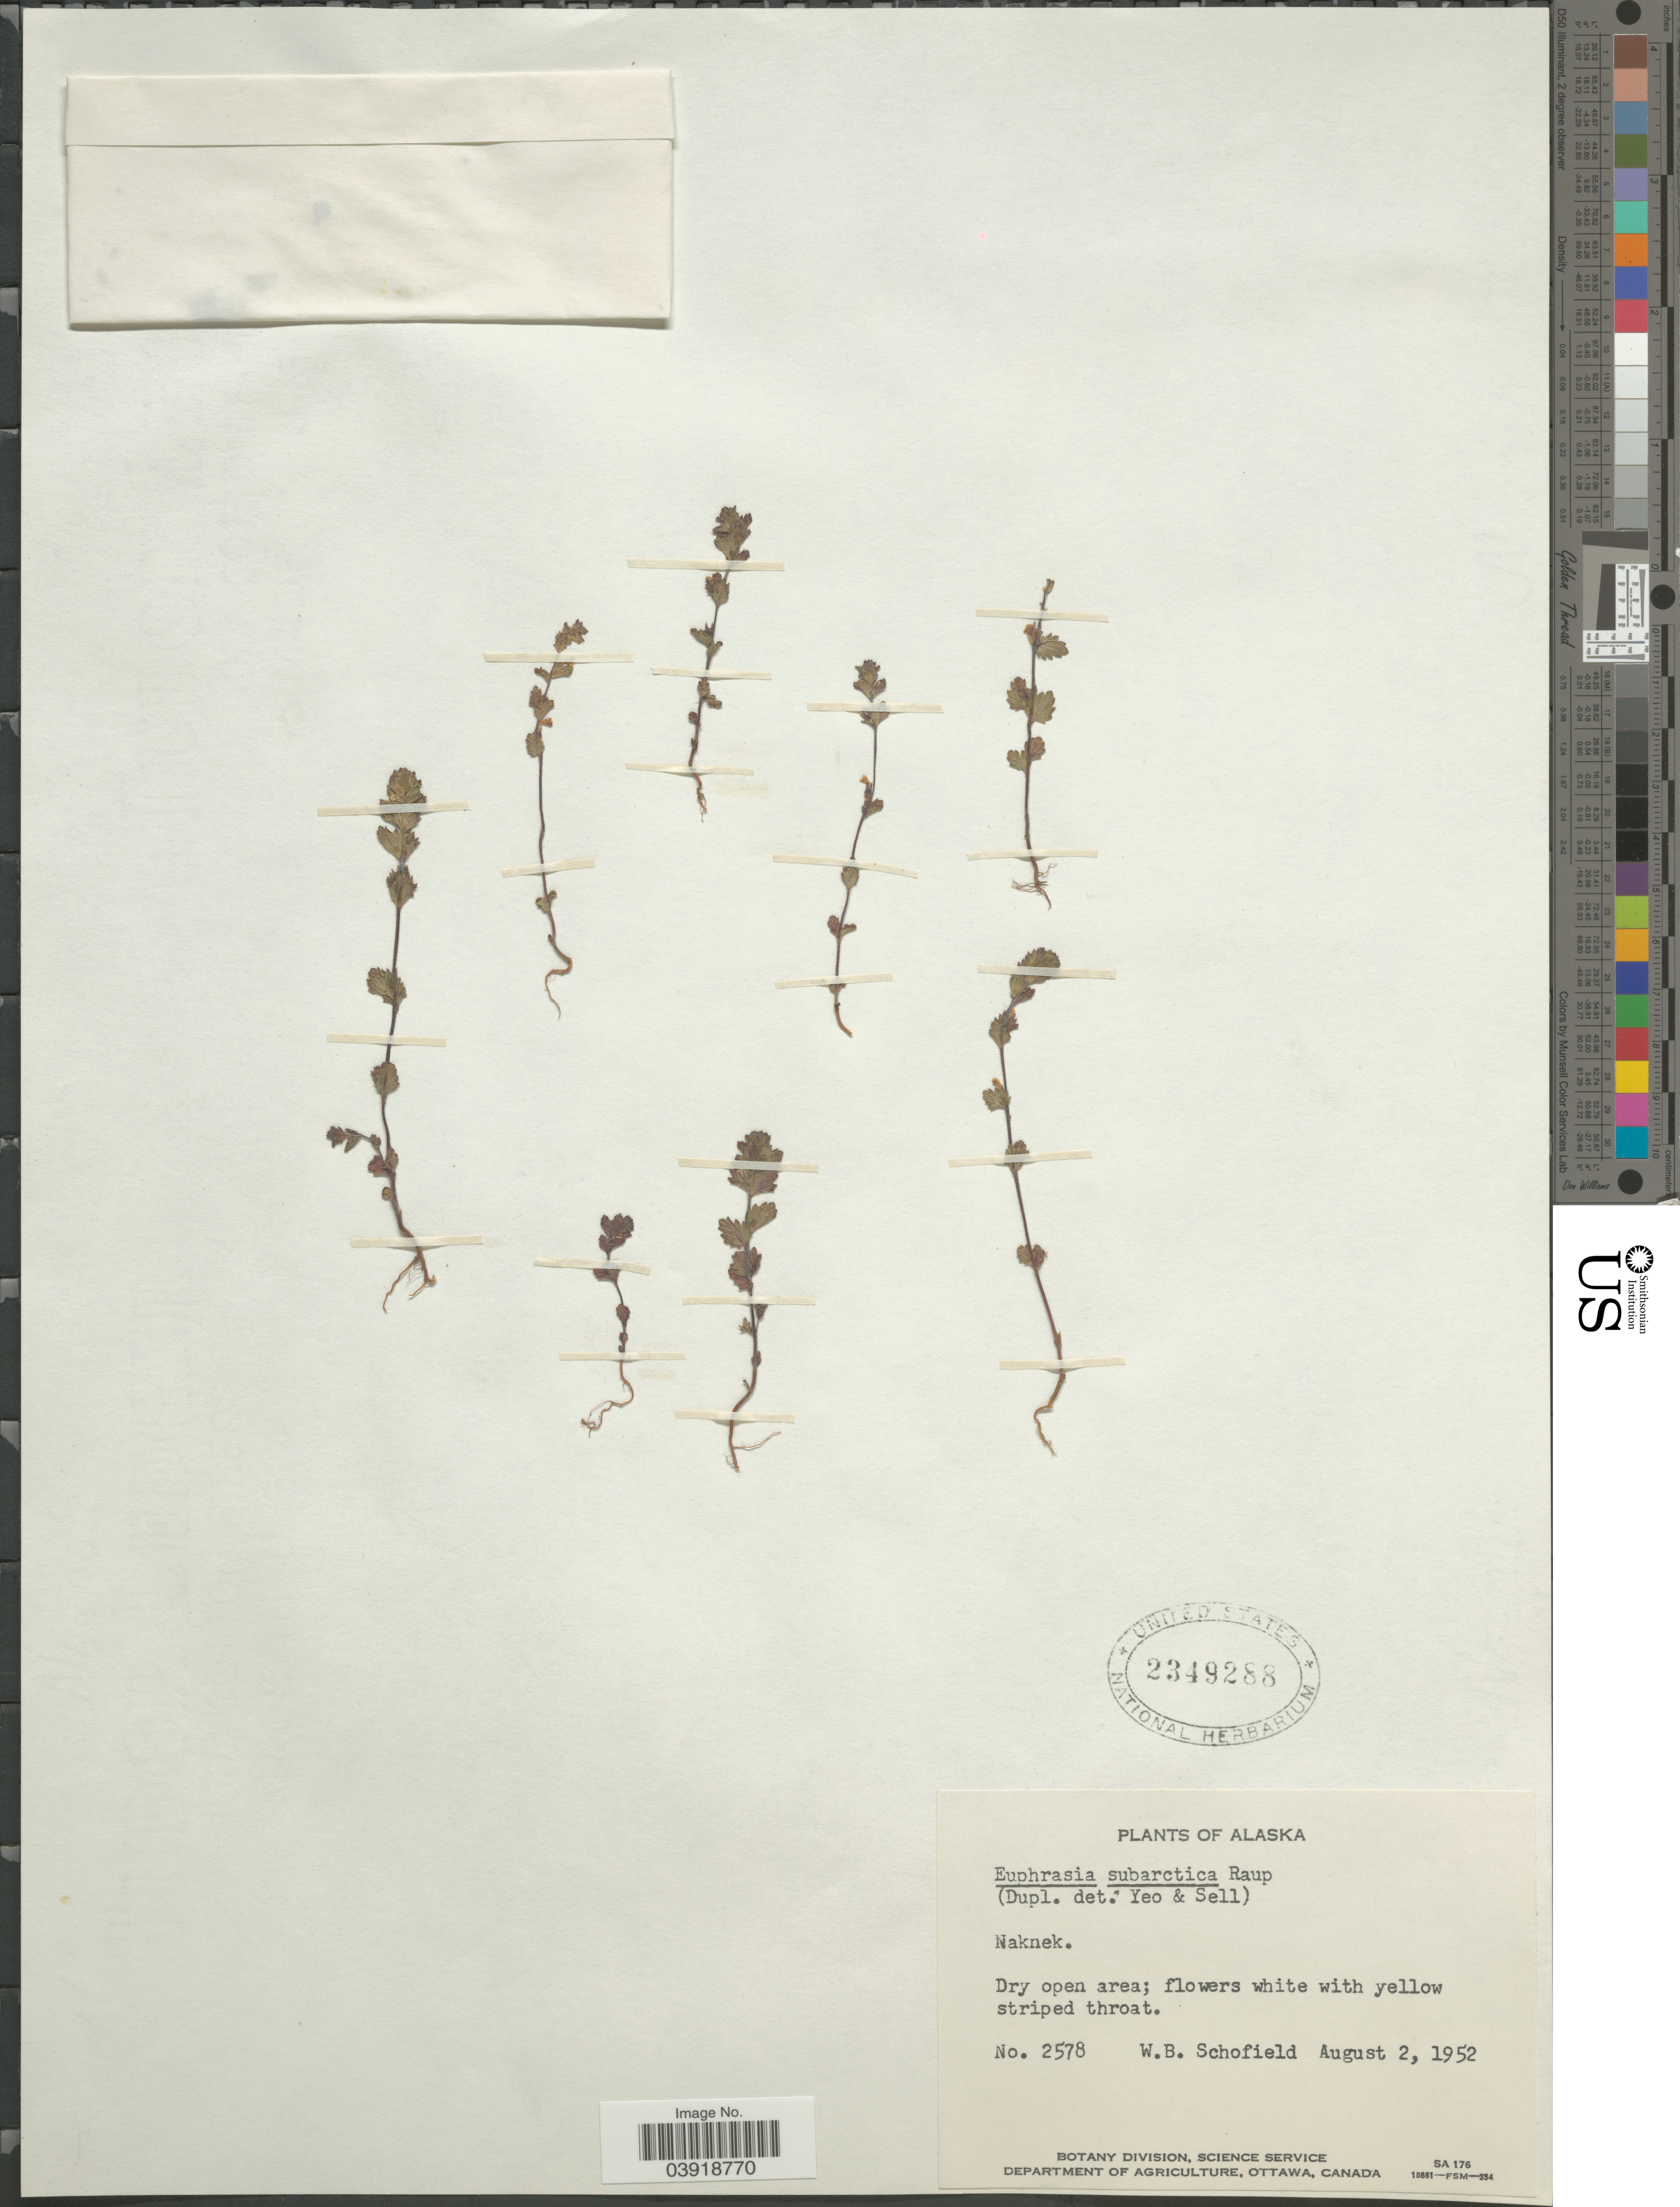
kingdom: Plantae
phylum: Tracheophyta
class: Magnoliopsida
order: Lamiales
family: Orobanchaceae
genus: Euphrasia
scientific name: Euphrasia subarctica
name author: Raup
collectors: W. Schofield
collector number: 2578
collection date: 1952-08-02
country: United States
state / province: Alaska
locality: Naknek.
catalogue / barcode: US 2349288